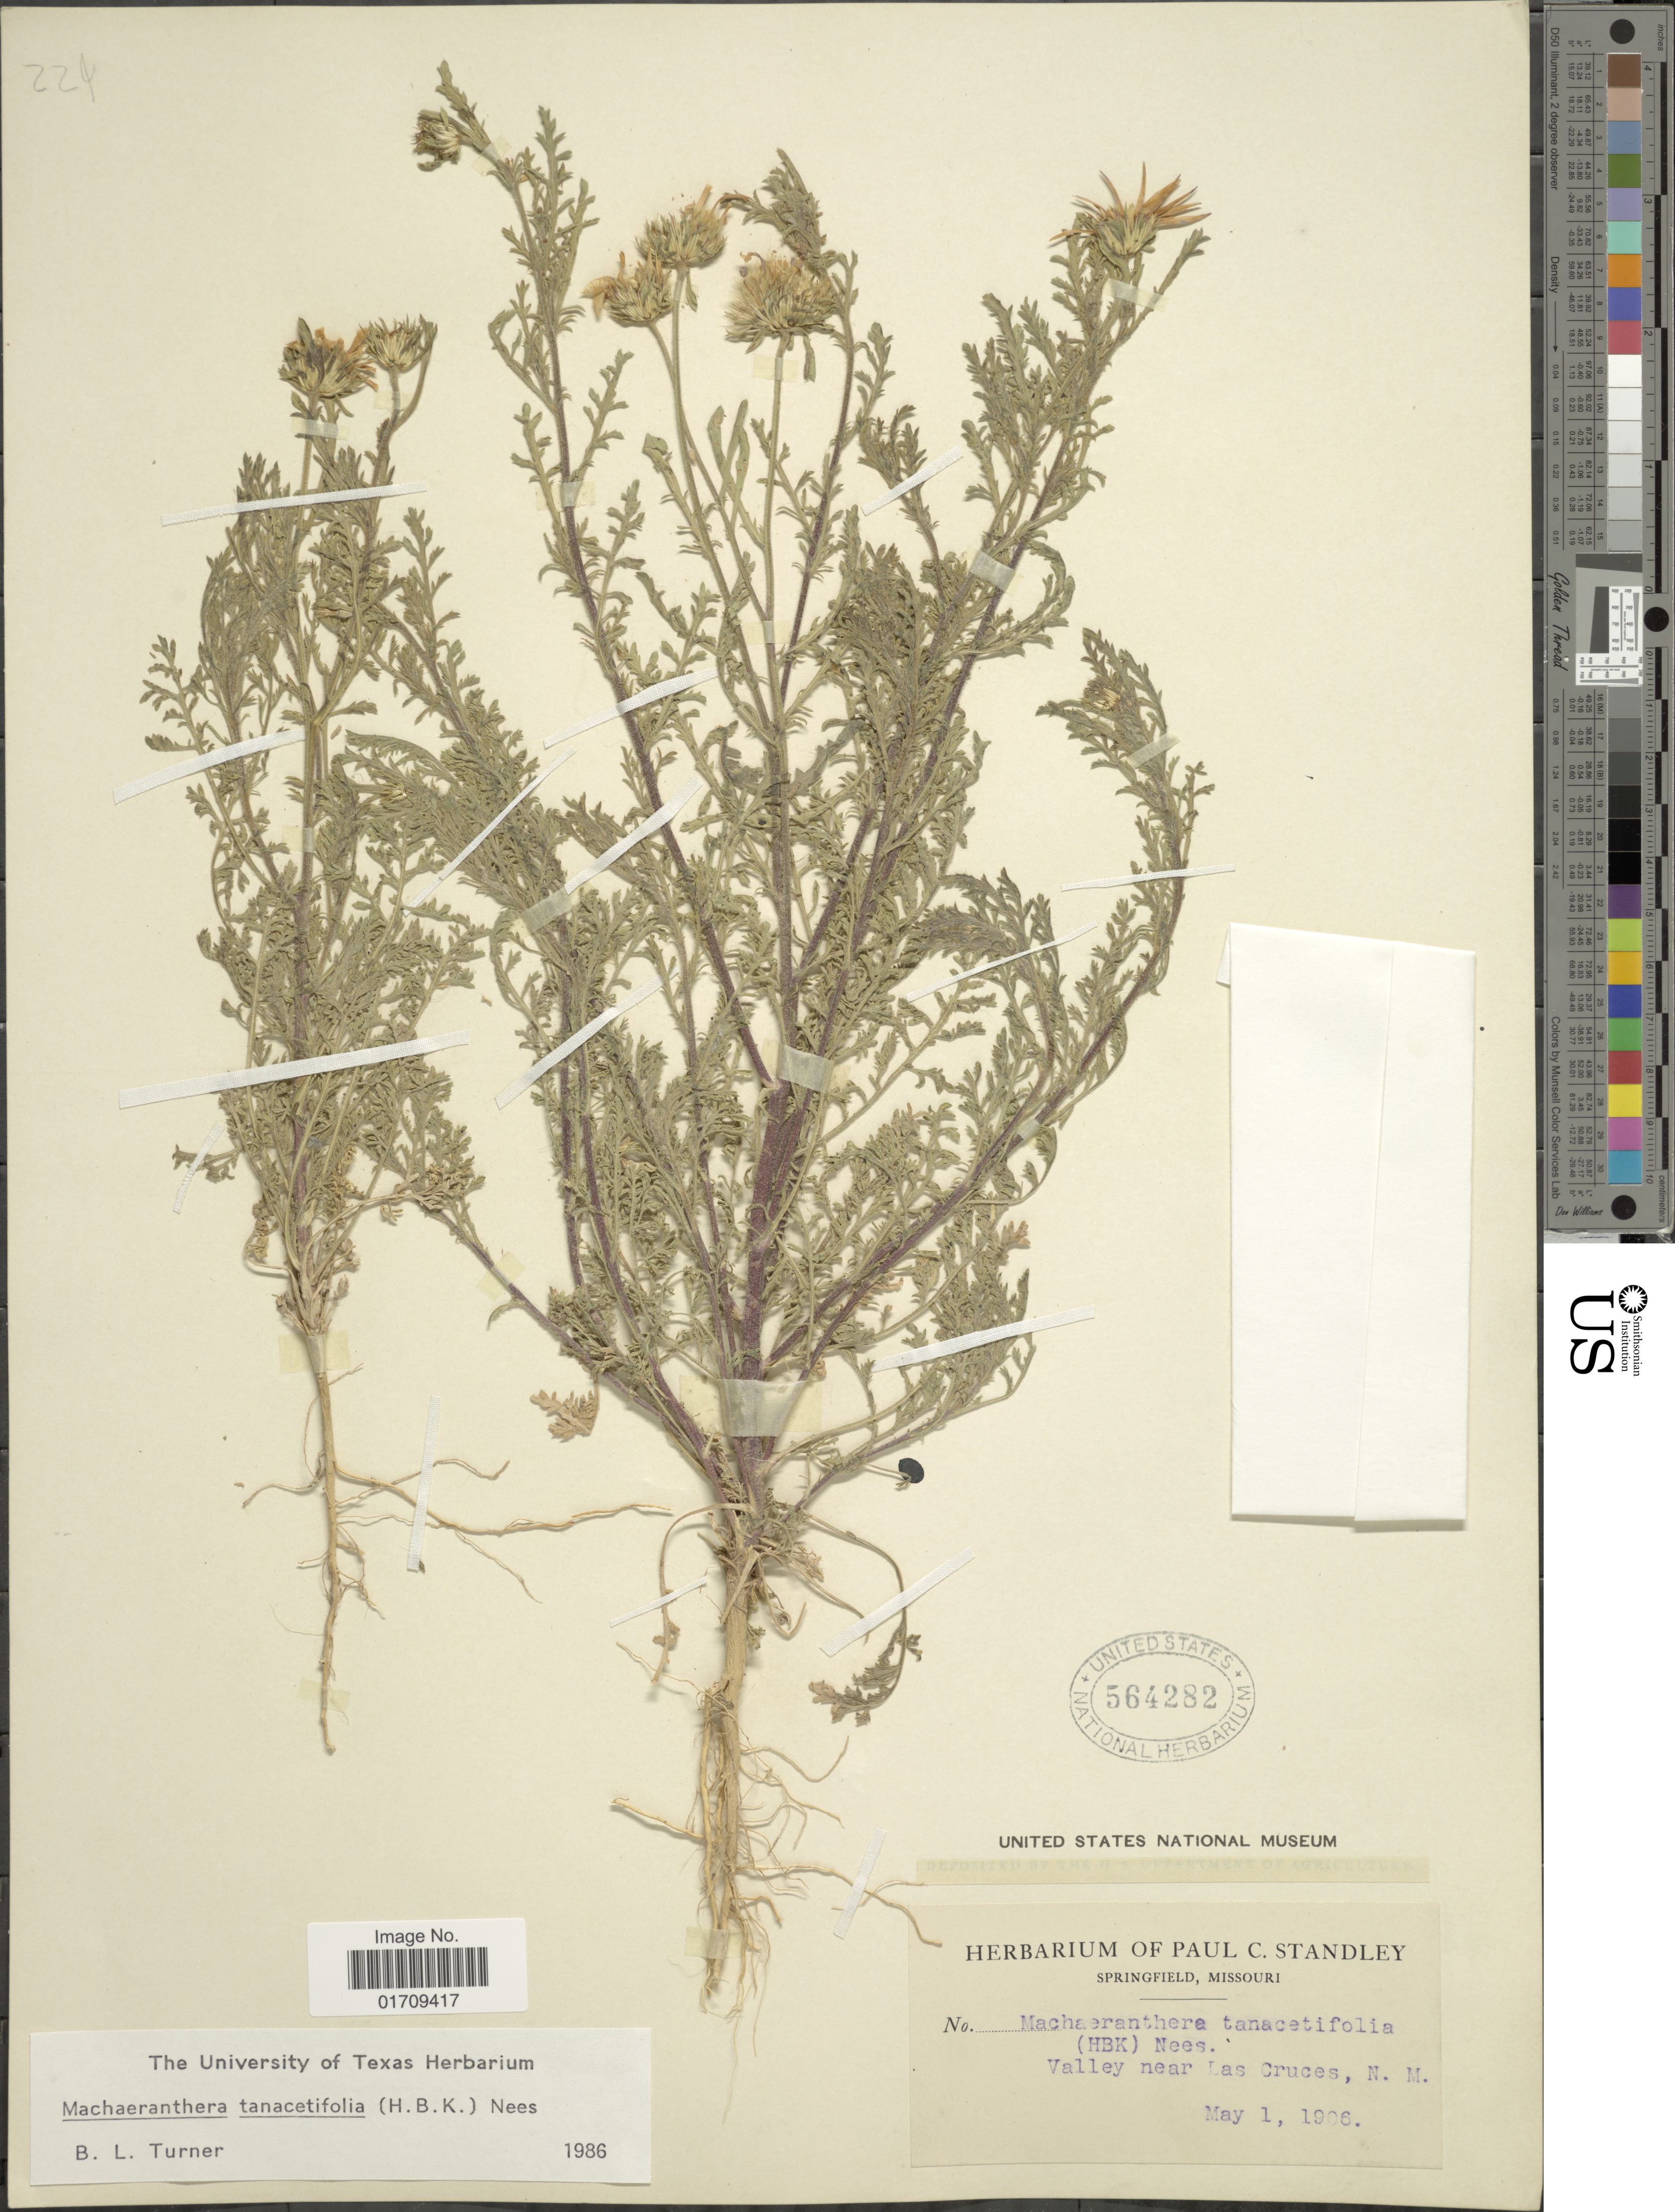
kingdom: Plantae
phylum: Tracheophyta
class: Magnoliopsida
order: Asterales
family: Asteraceae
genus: Machaeranthera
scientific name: Machaeranthera tanacetifolia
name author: (Kunth) Nees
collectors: ex herb. Paul C. Standley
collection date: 1906-05-01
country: United States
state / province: New Mexico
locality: Valley near Las Cruces, N. M.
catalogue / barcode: US 564282